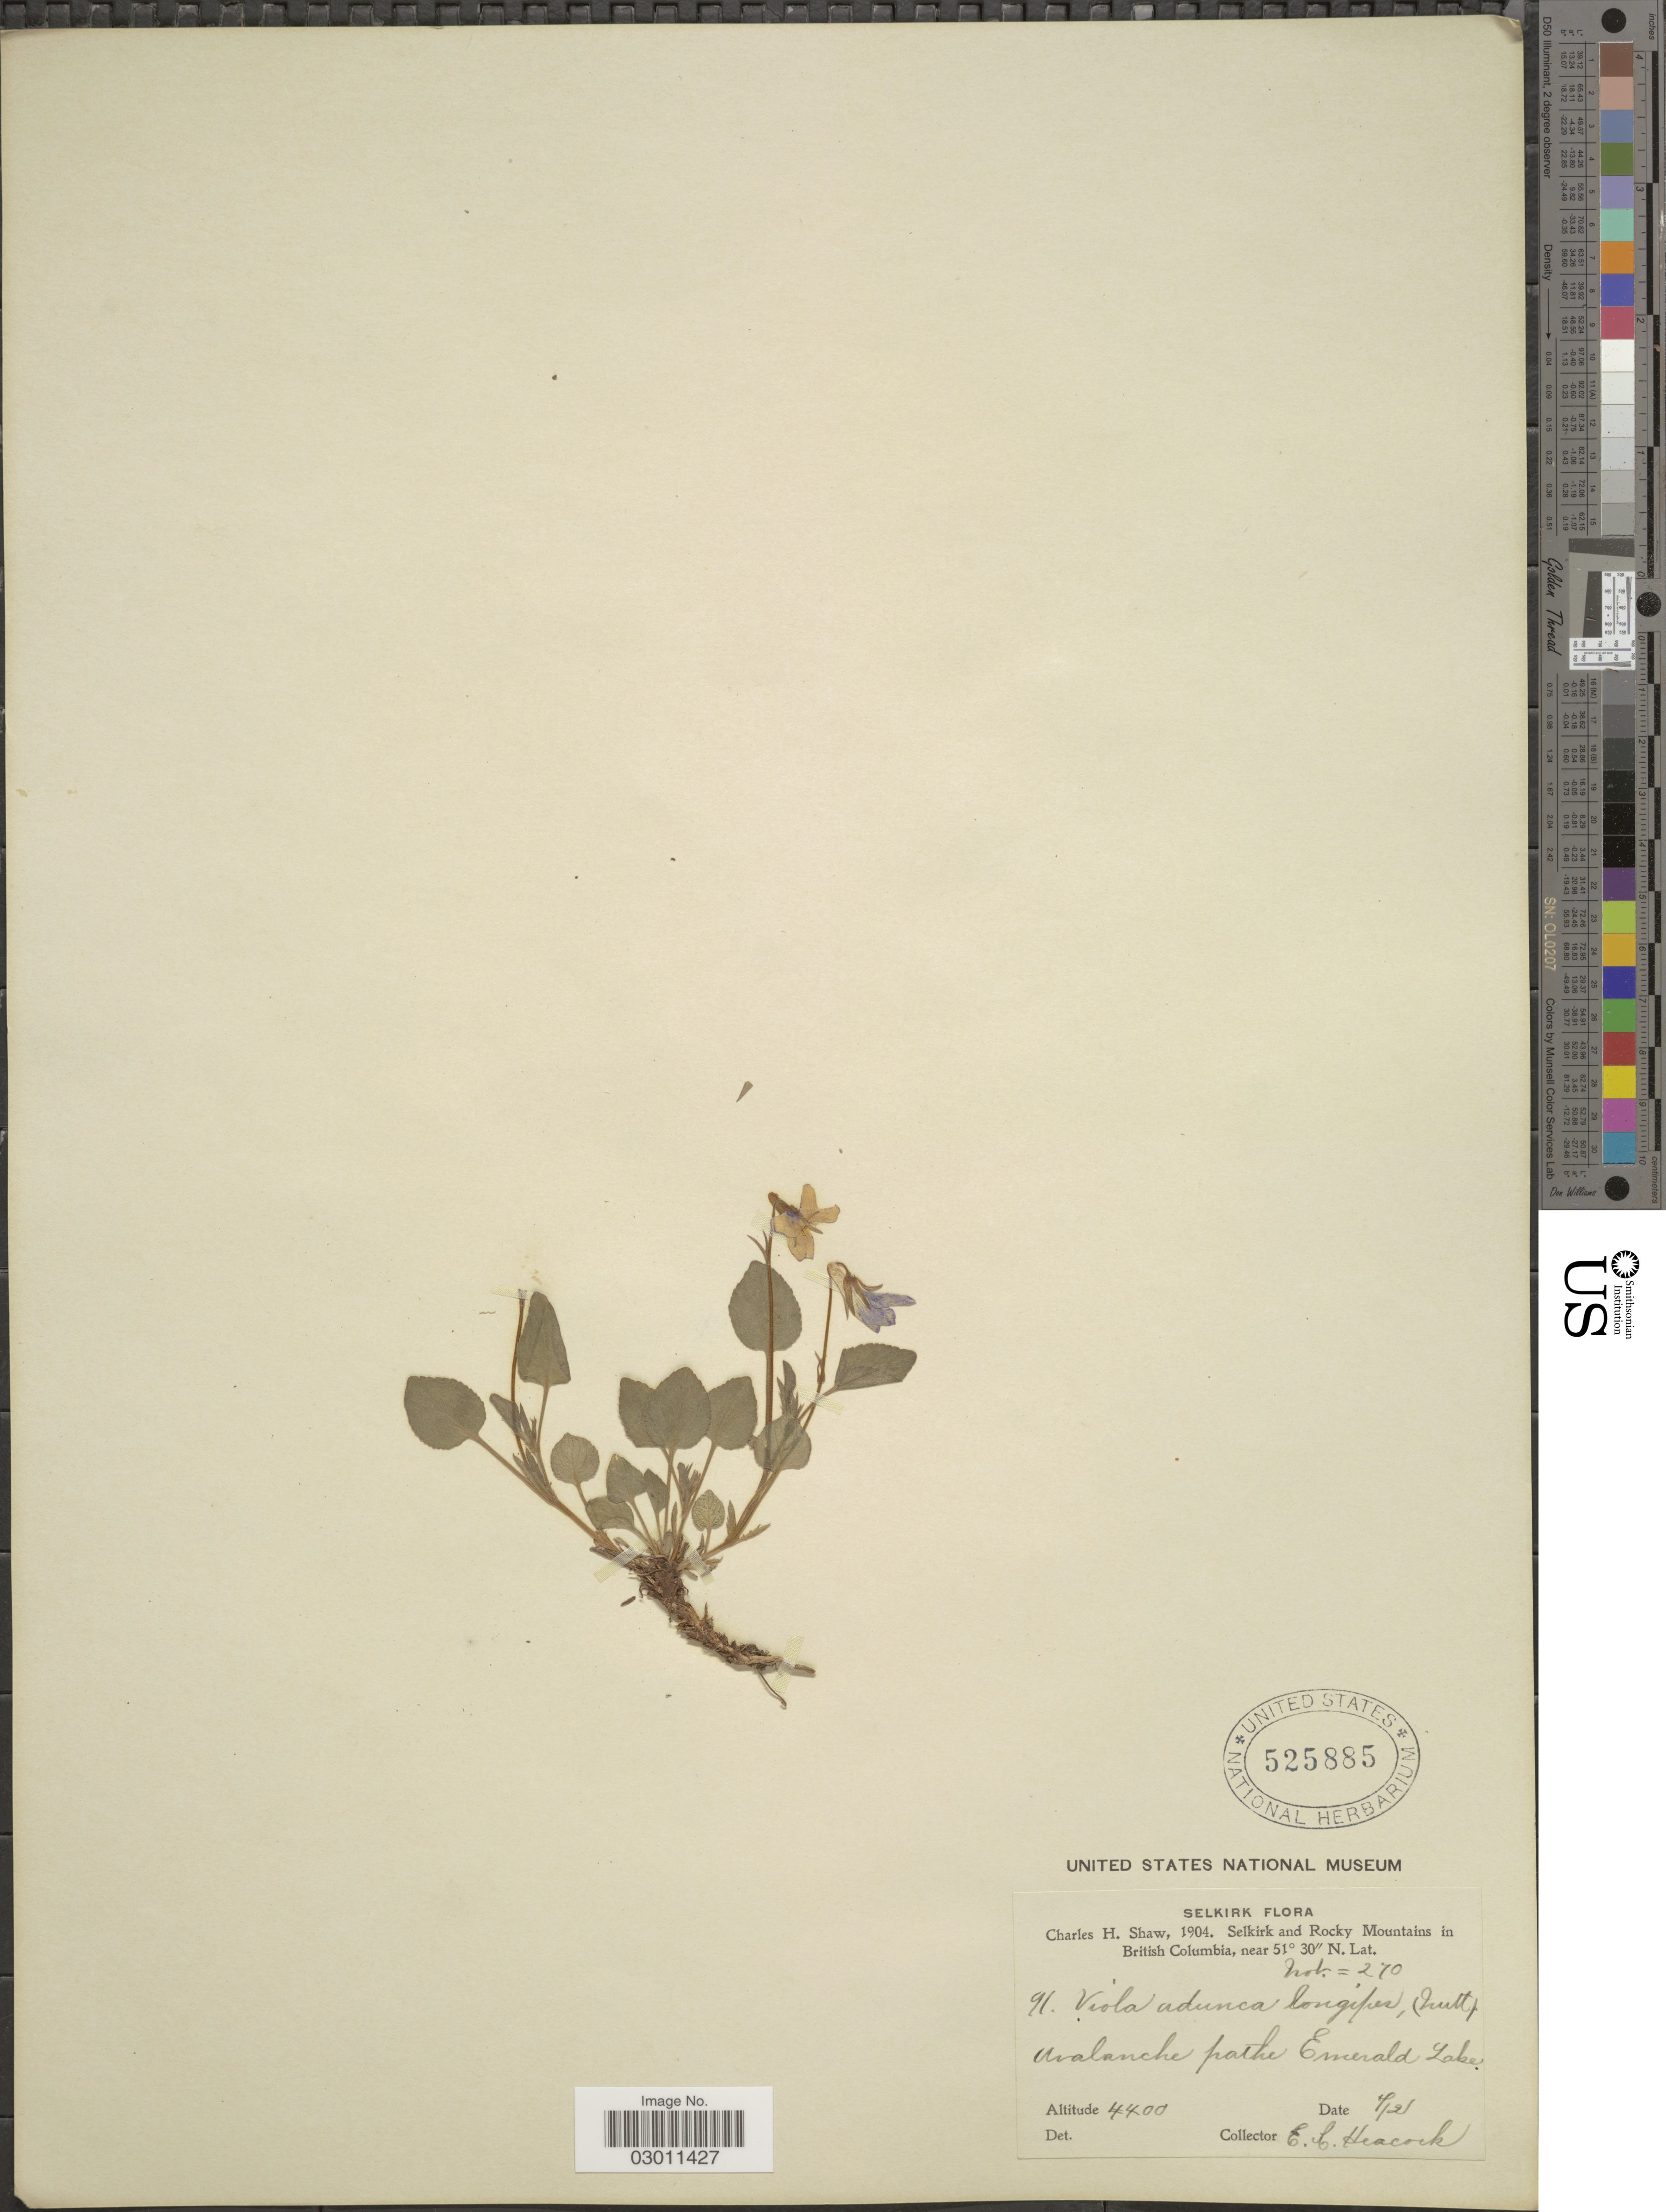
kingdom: Plantae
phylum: Tracheophyta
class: Magnoliopsida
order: Malpighiales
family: Violaceae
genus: Viola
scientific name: Viola adunca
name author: Sm.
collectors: E. Heacock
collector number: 91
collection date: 1904-02-07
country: Canada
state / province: British Columbia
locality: Selkirk and Rocky Mountains in British Columbia, Uvalanche path Esmerald Lake.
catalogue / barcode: US 525885